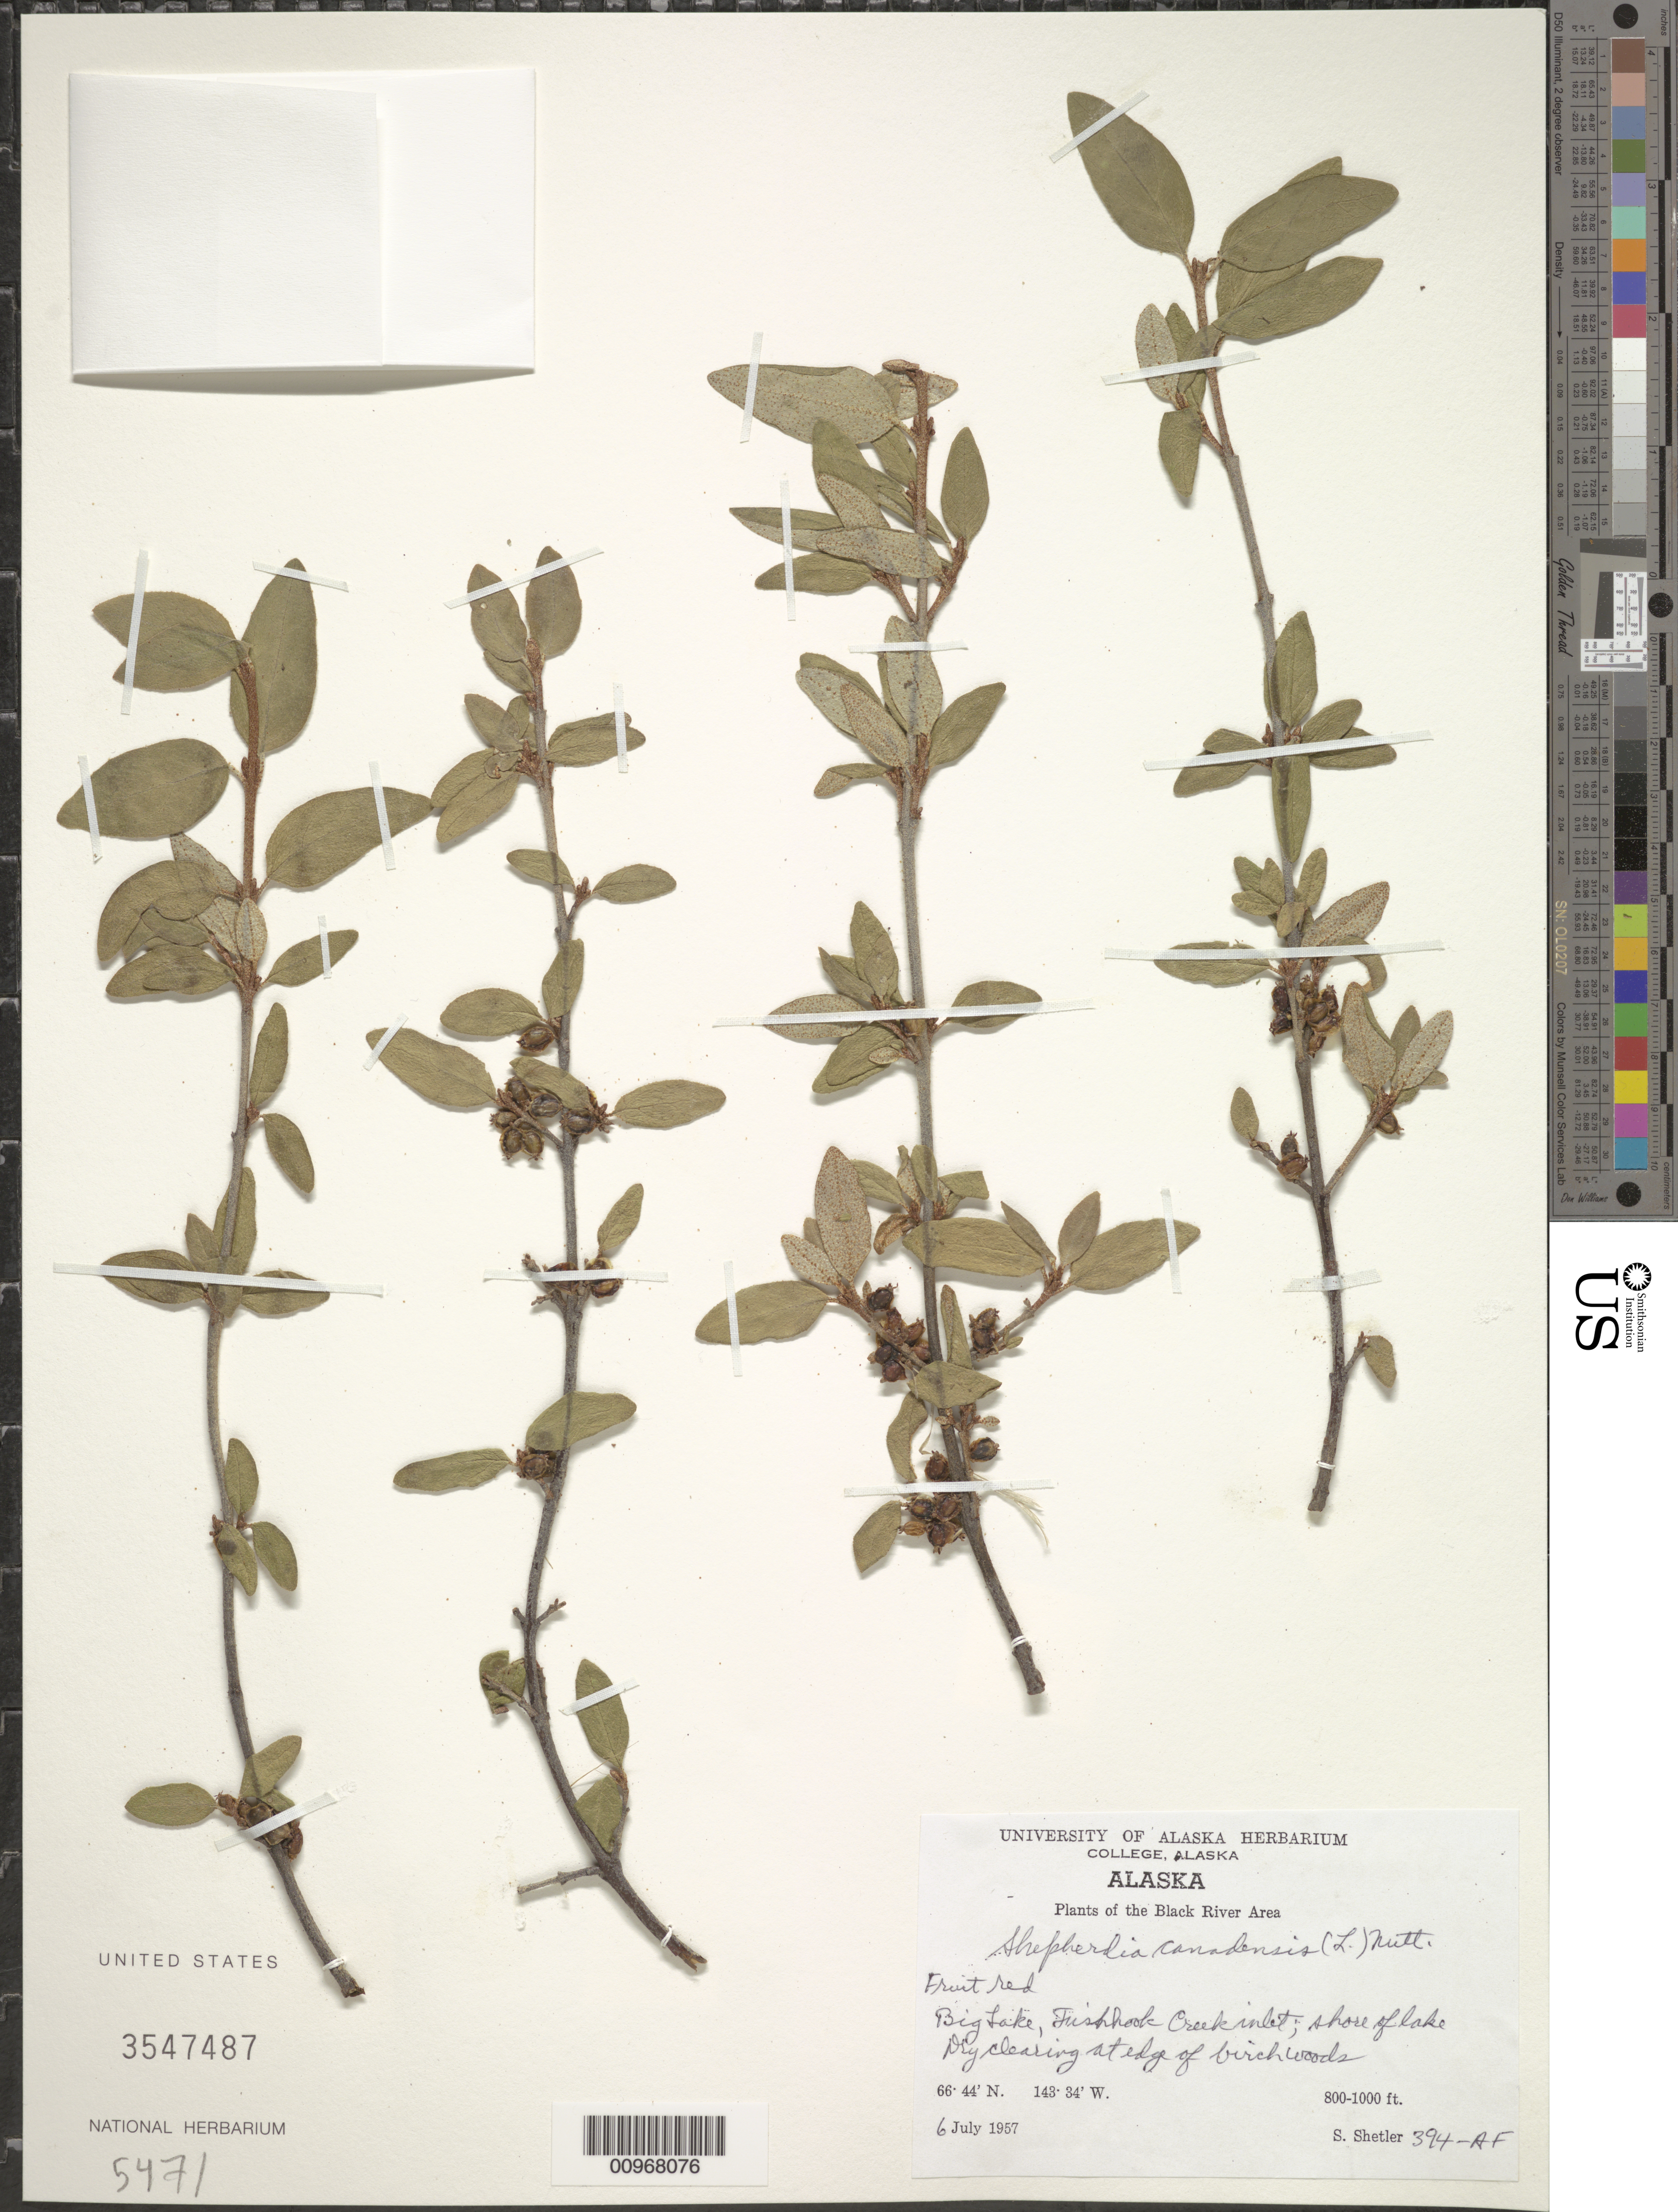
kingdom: Plantae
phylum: Tracheophyta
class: Magnoliopsida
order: Rosales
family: Elaeagnaceae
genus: Shepherdia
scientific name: Shepherdia canadensis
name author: (L.) Nutt.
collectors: S. Shetler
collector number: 394-AF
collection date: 1957-07-06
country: United States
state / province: Alaska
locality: The Black River Area, Big Lake, Fishhook Creek inlet.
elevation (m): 244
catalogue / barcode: US 3547487